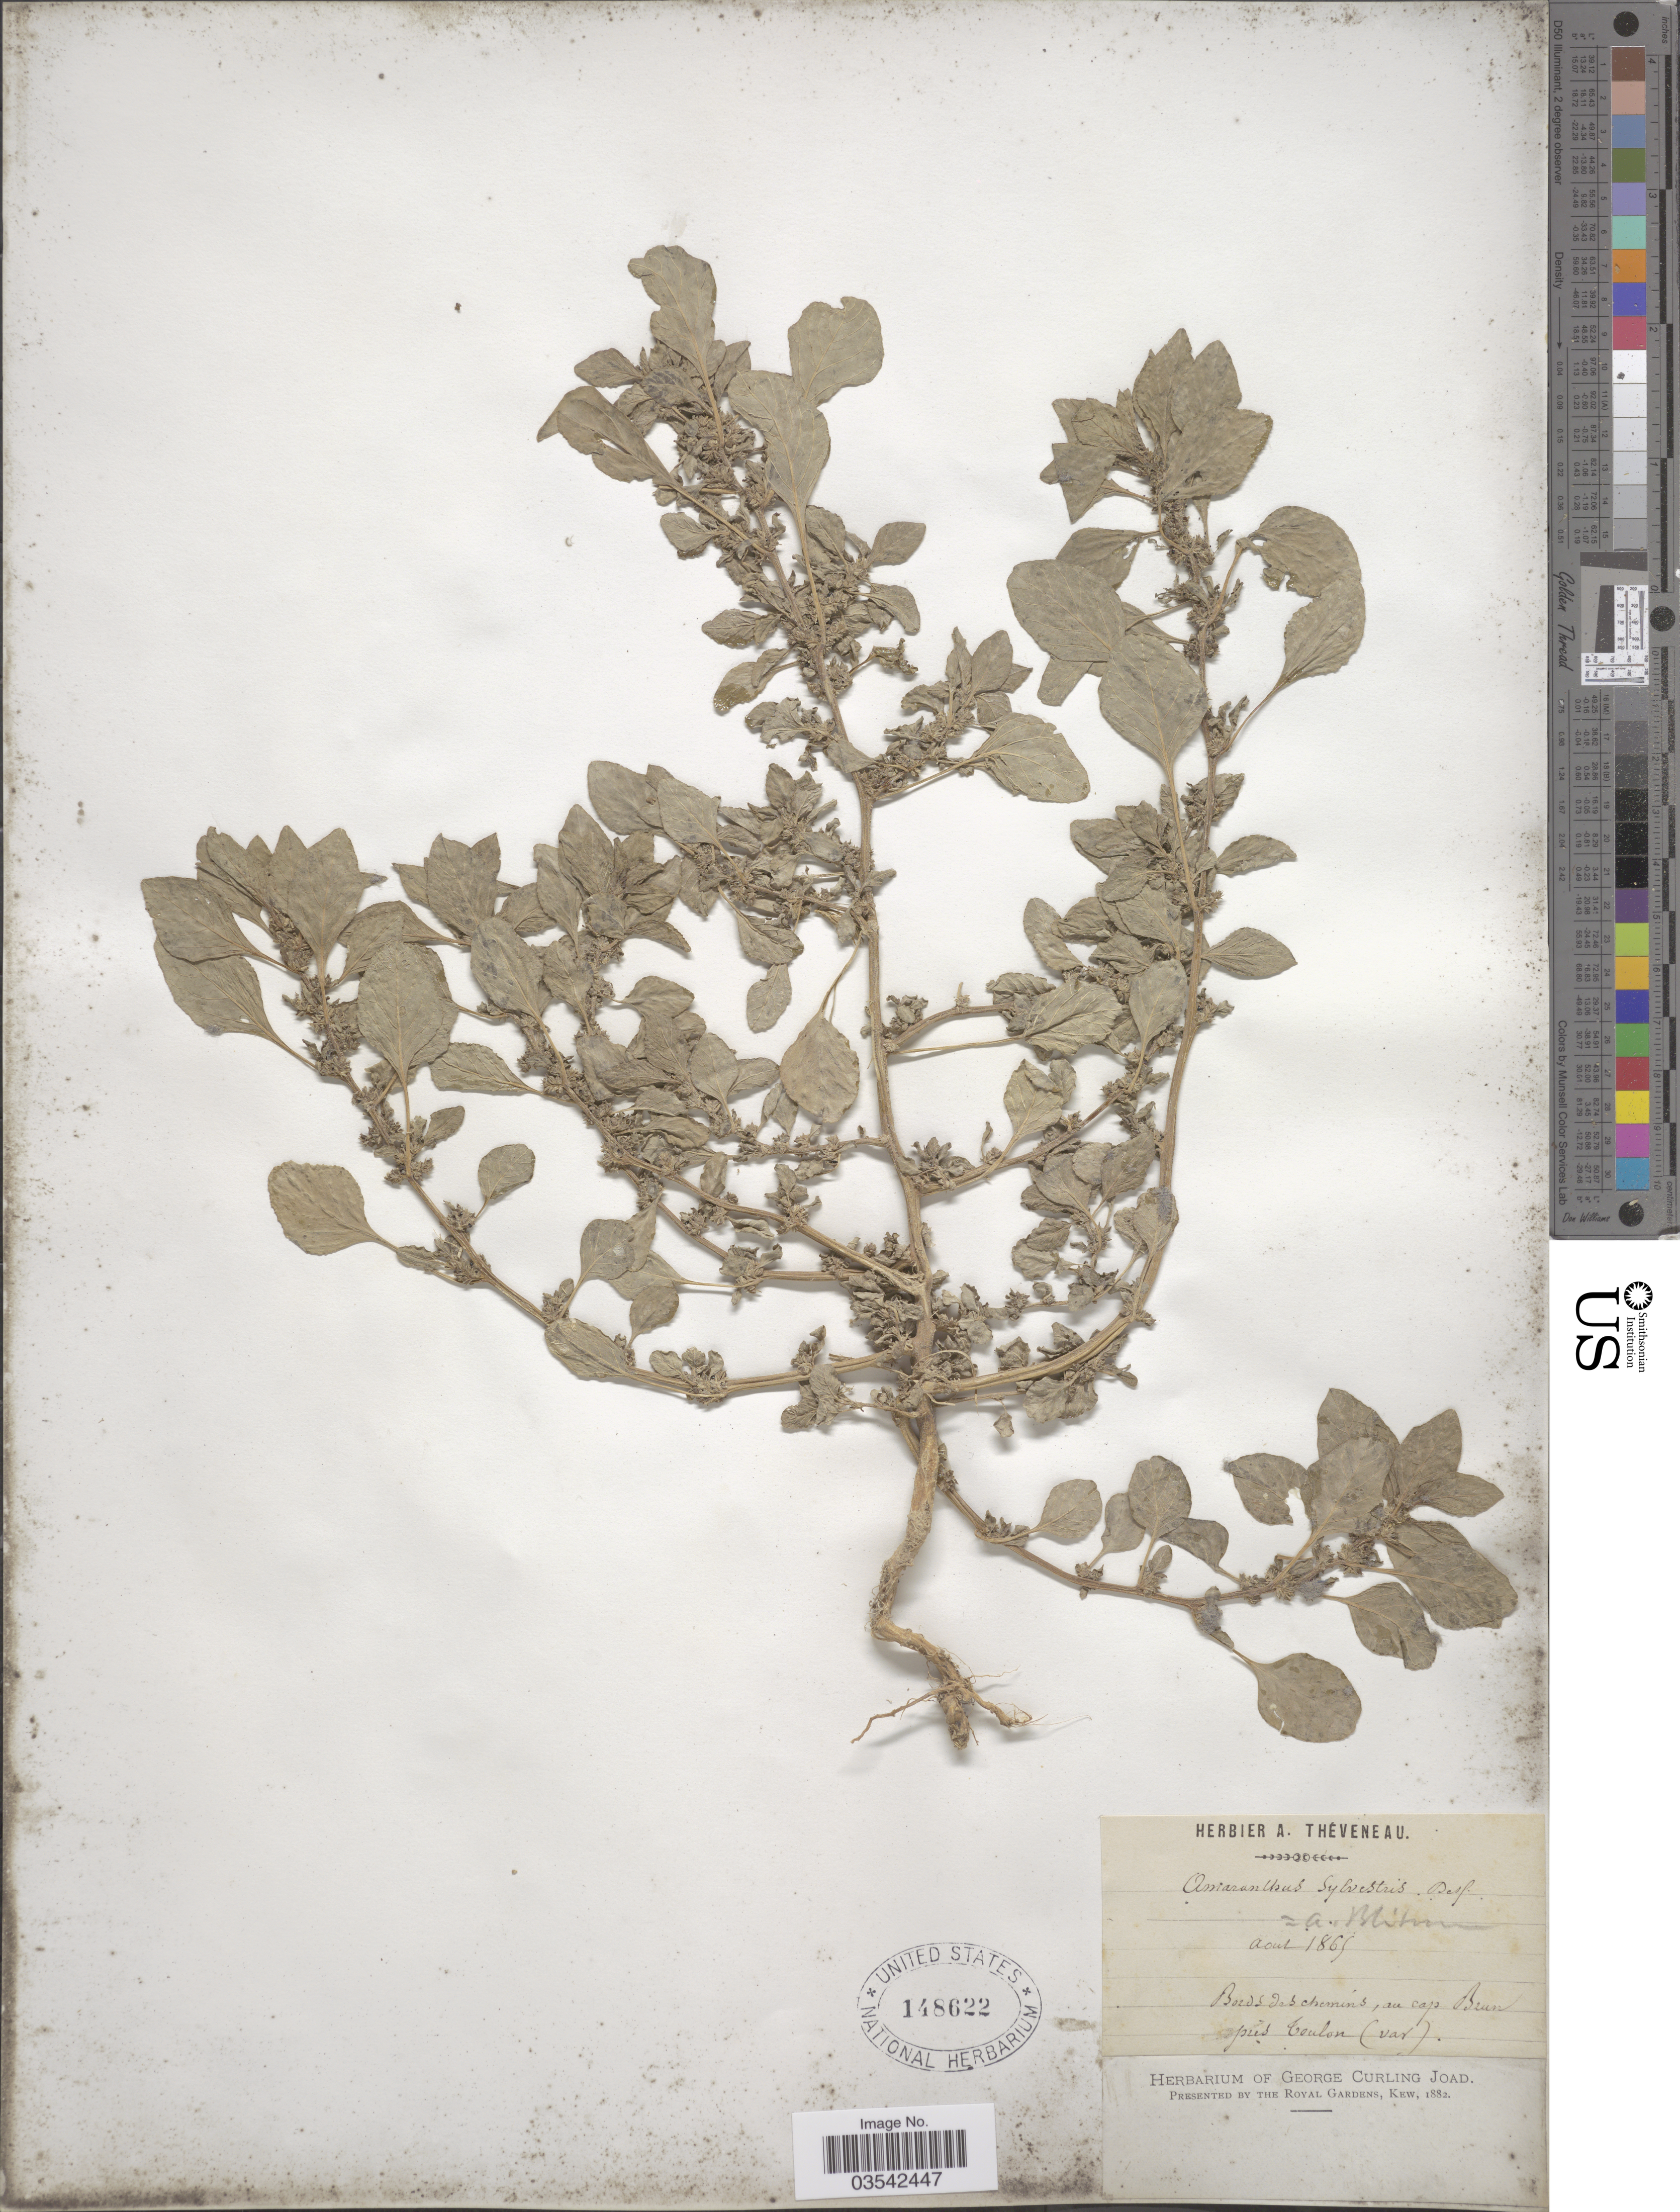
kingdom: Plantae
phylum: Tracheophyta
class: Magnoliopsida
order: Caryophyllales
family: Amaranthaceae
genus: Amaranthus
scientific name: Amaranthus sylvestris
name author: Desf.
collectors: ex herb. A. Theveneau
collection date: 1865-08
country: France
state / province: Provence-Alpes-Côte d'Azur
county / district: Var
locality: Bords des chemins, au cap Brun prés Toulon (var).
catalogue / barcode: US 148622